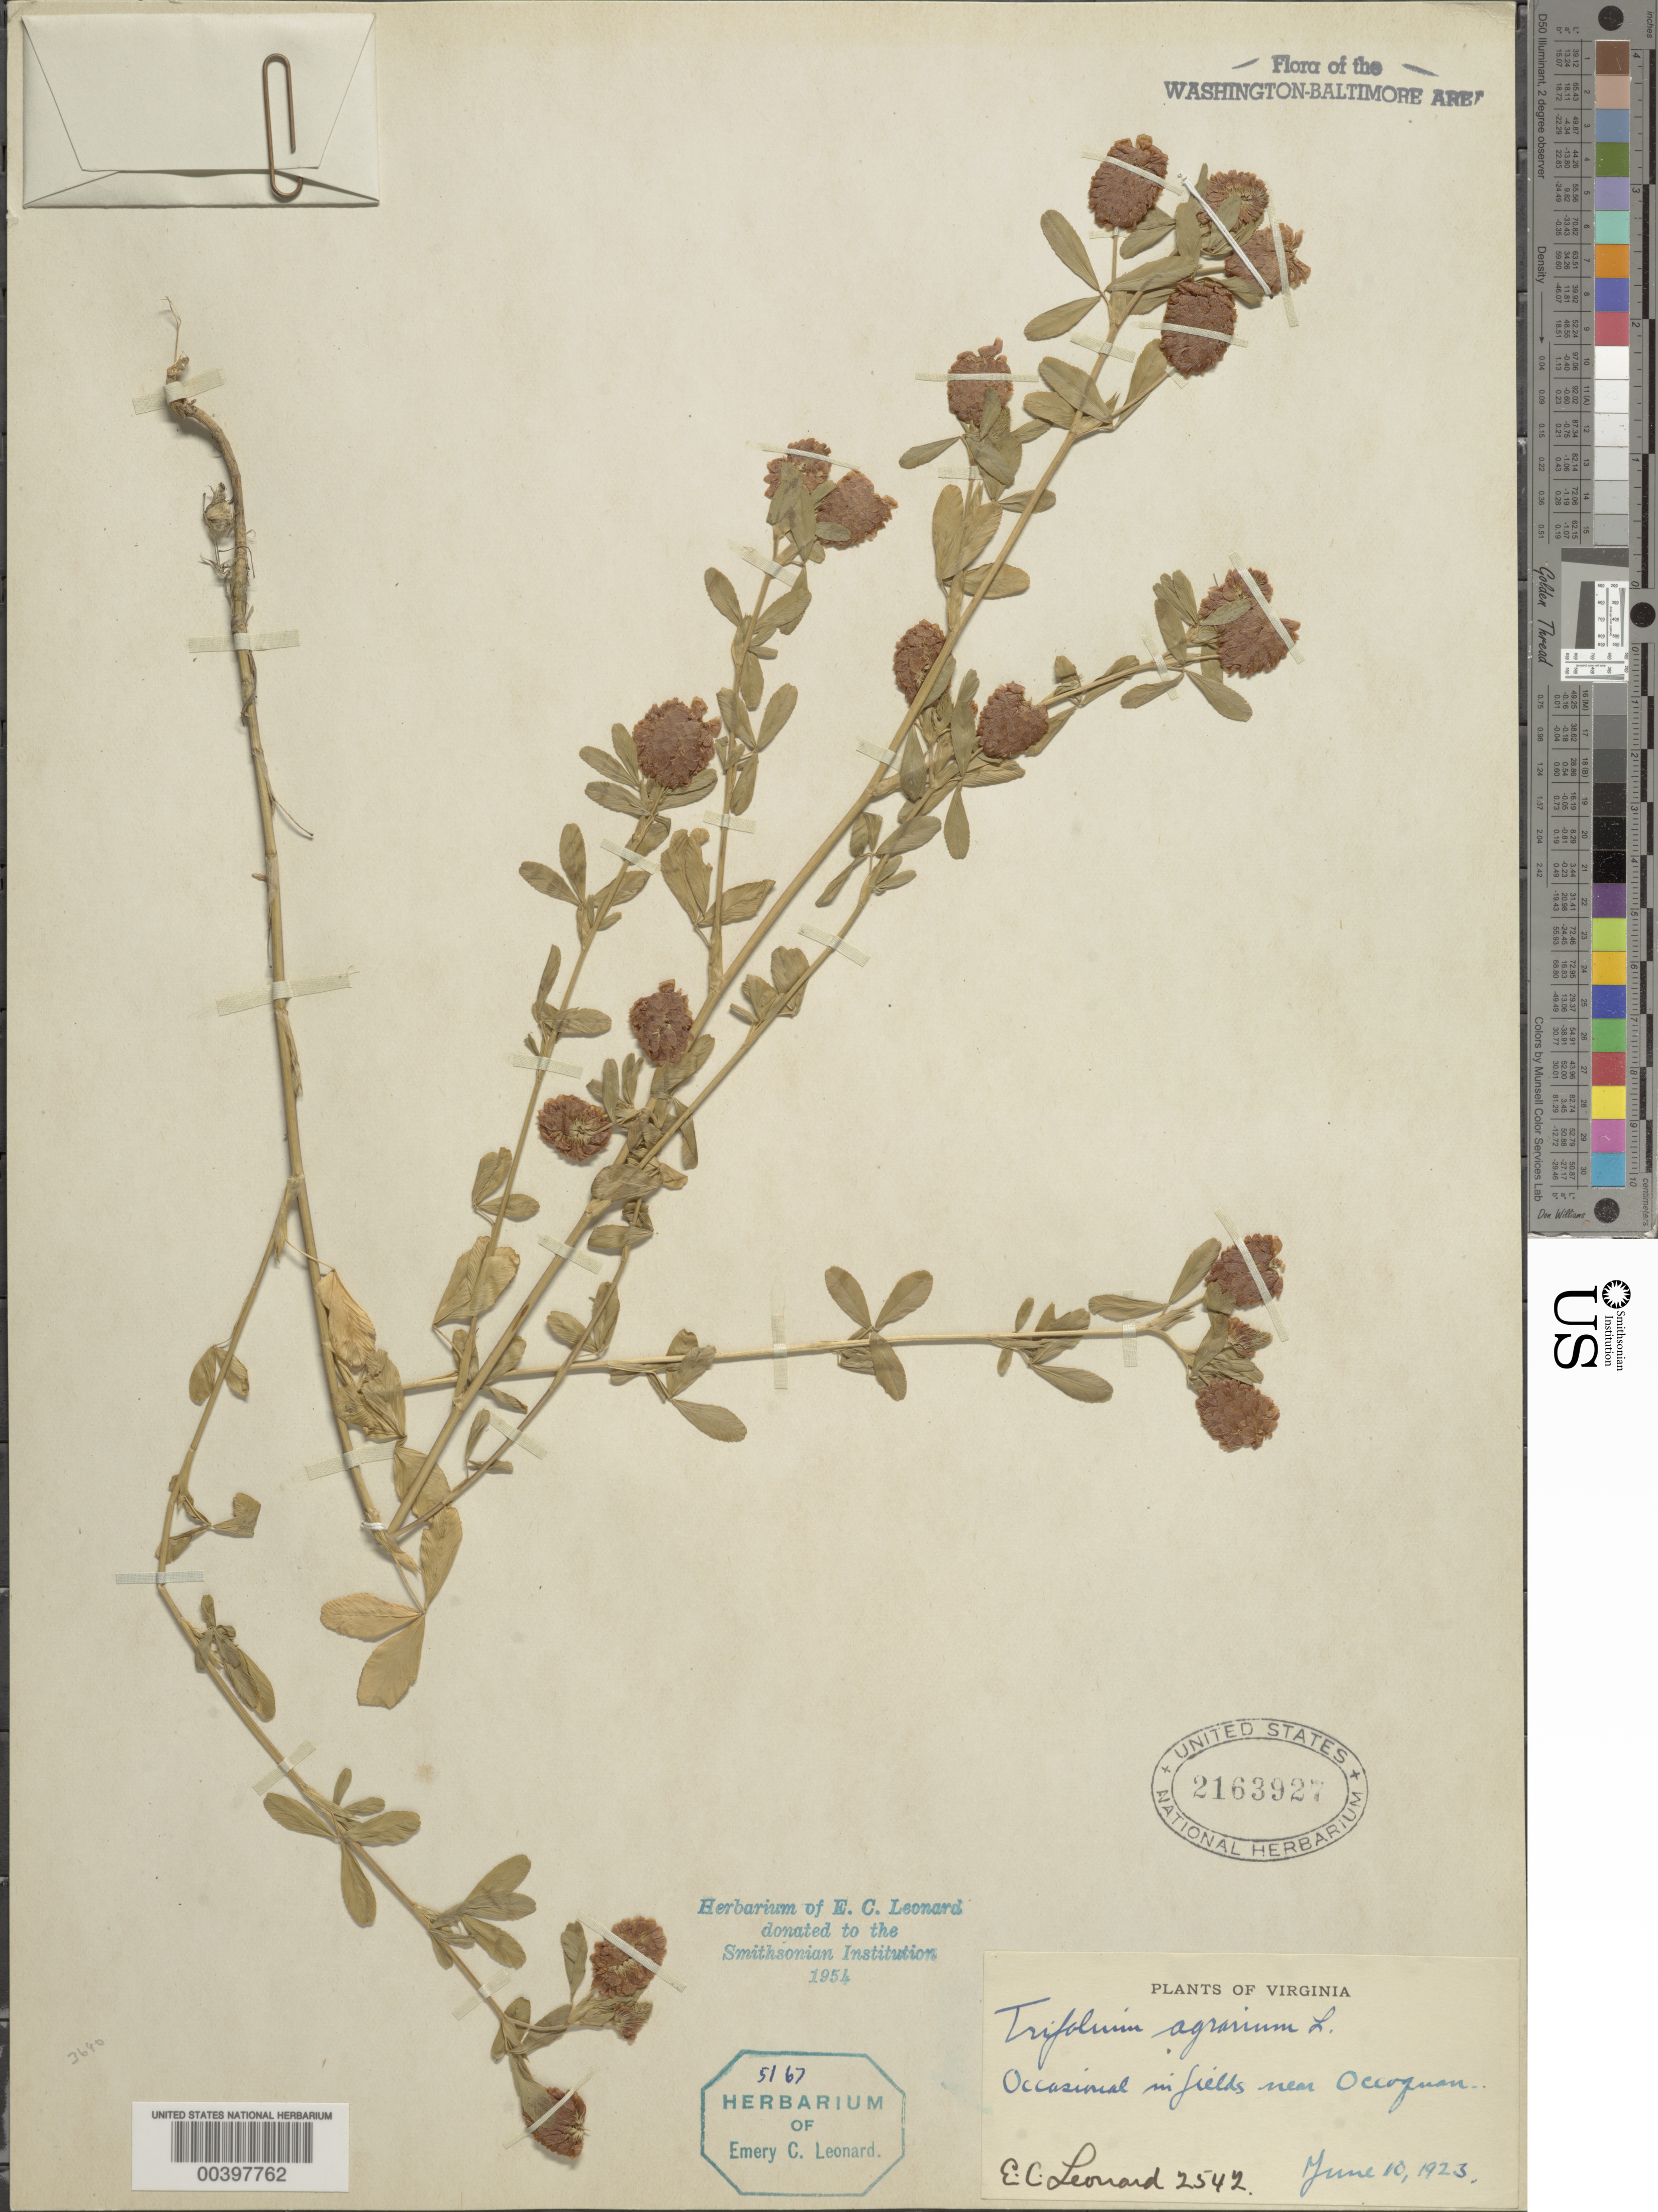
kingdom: Plantae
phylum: Tracheophyta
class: Magnoliopsida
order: Fabales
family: Fabaceae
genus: Trifolium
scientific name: Trifolium aureum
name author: Pollich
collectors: E. C. Leonard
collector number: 2542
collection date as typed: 10 Jun 1923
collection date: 1923-06-10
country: United States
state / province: Virginia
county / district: Prince William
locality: Near Occoquan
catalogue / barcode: US 2163927